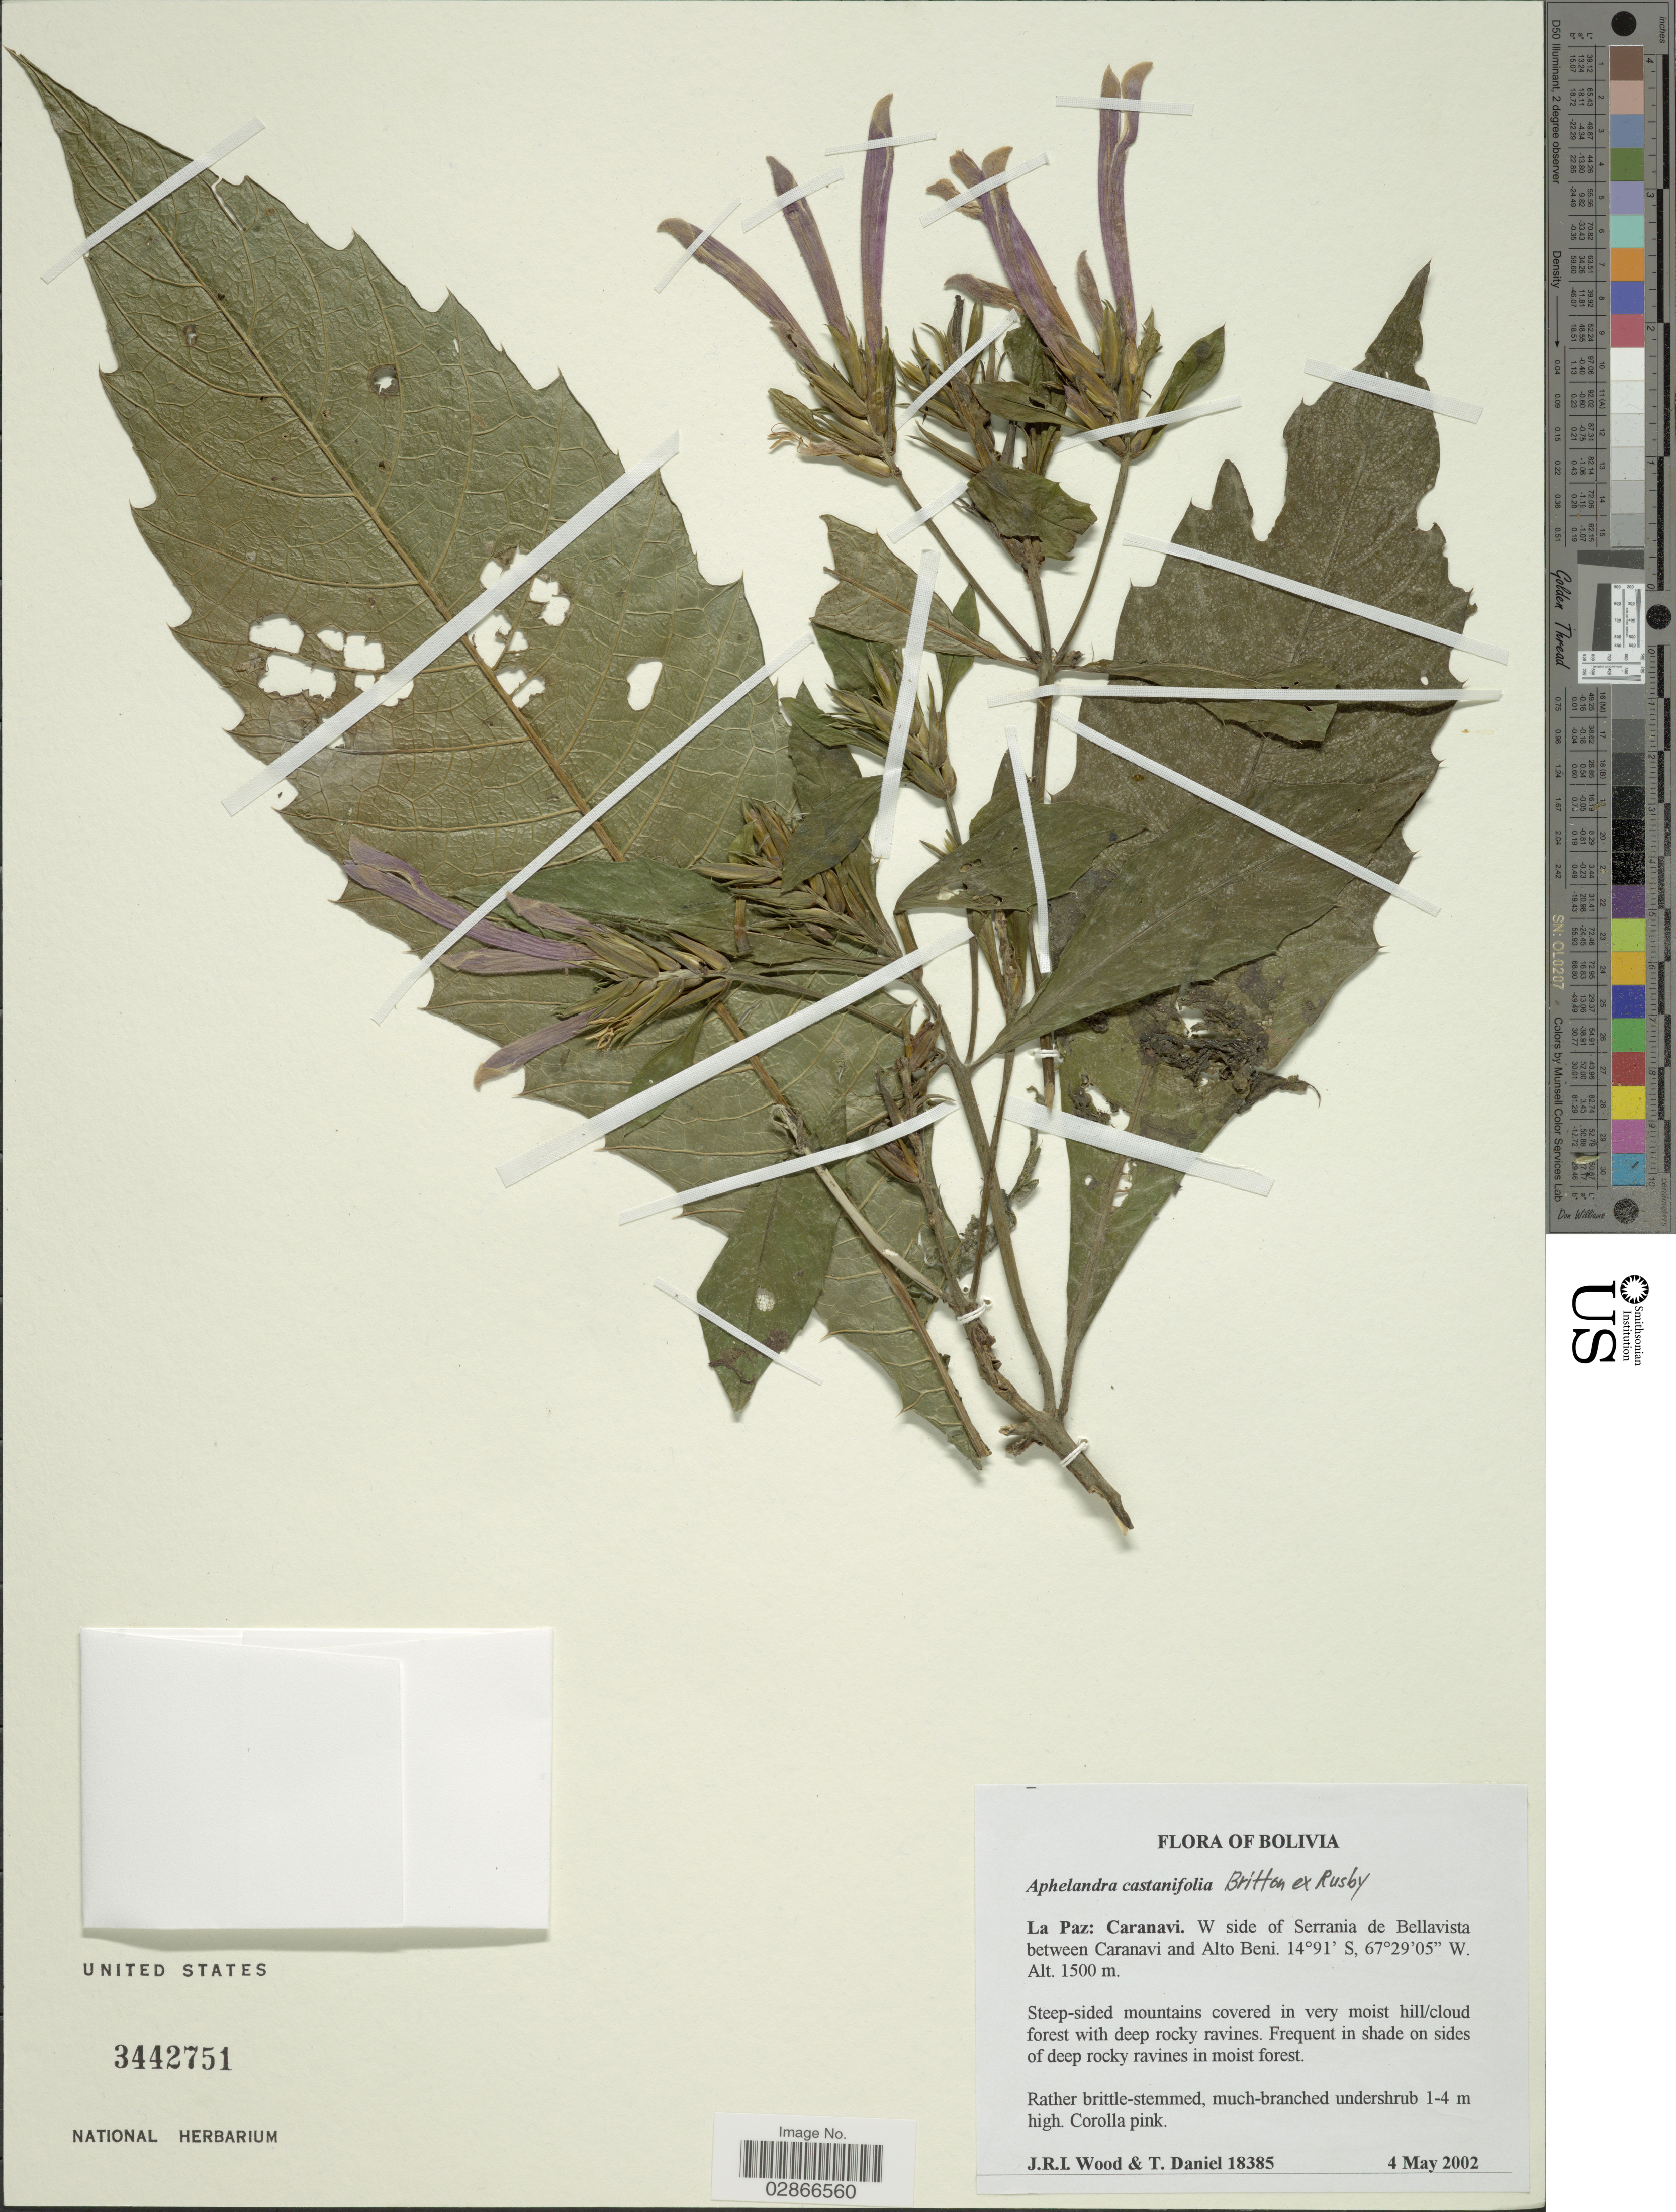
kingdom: Plantae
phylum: Tracheophyta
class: Magnoliopsida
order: Lamiales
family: Acanthaceae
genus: Aphelandra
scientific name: Aphelandra castanaefolia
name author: Britton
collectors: J. R. I. Wood & T. Daniel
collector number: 18385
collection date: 2002-05-04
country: Bolivia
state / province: La Paz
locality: Caranavi. W side of Serrania de Bellavista between Caranavi and Alto Beni.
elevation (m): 1500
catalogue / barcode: US 3442751